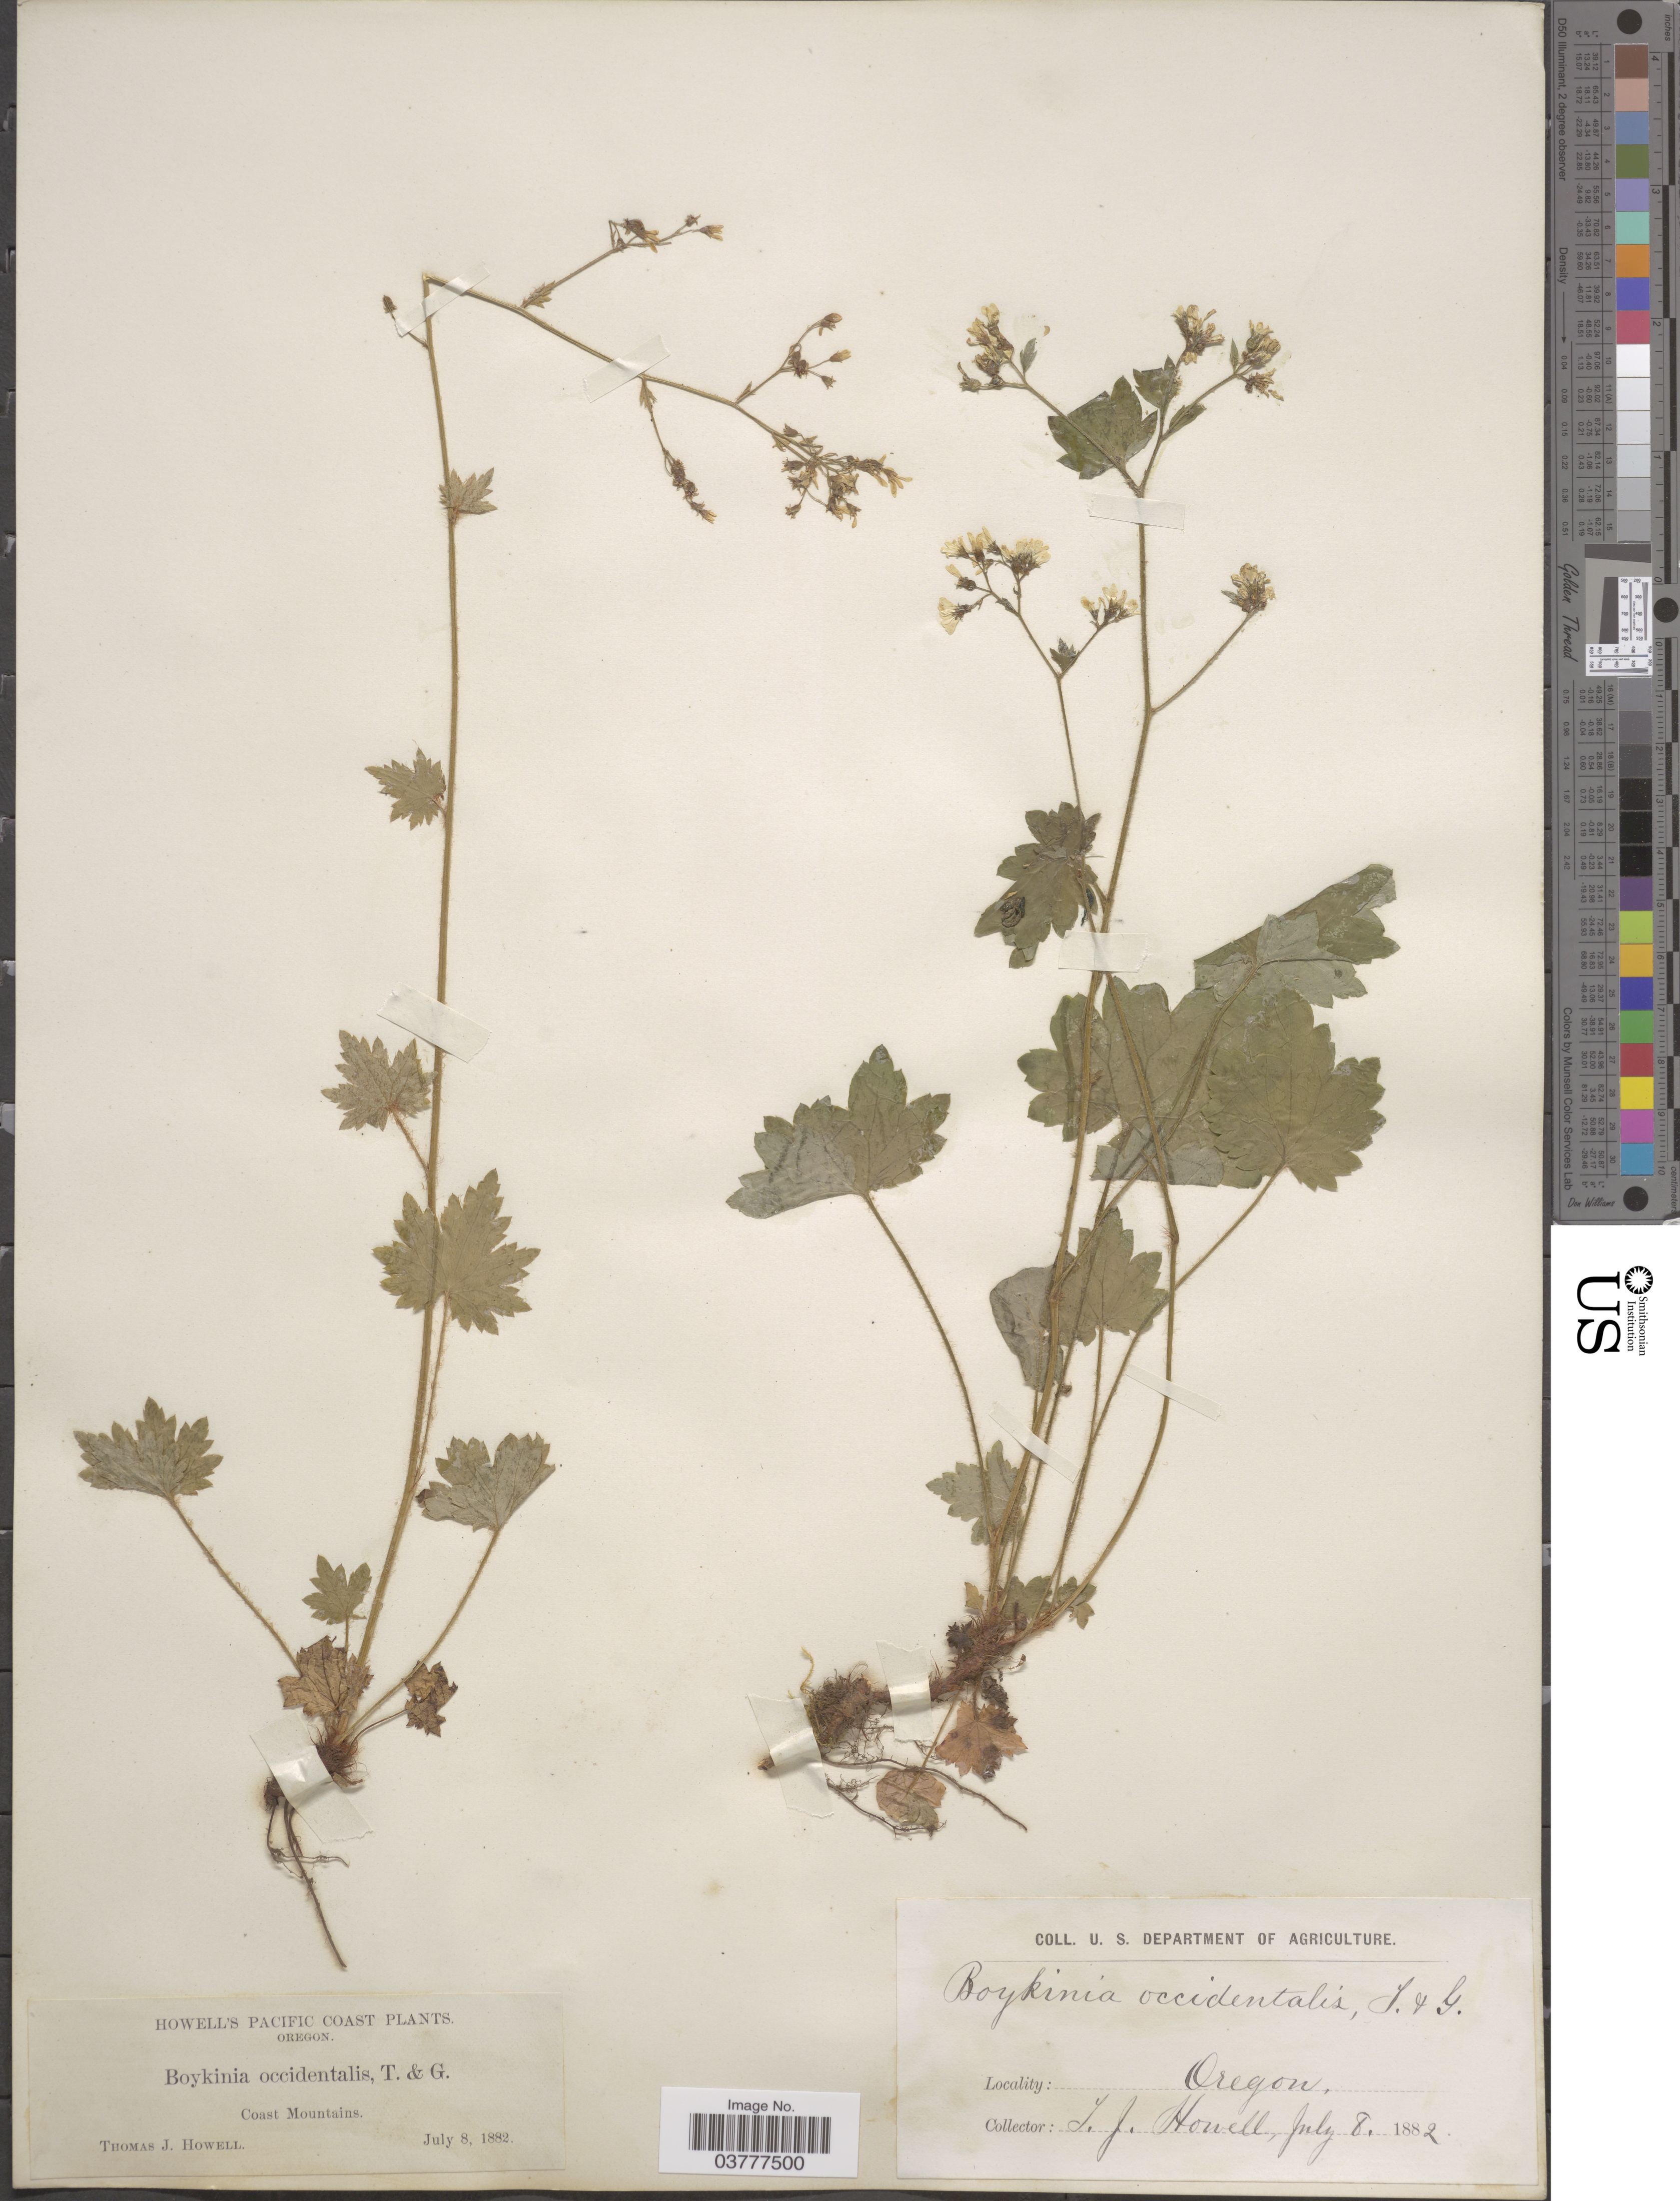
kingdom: Plantae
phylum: Tracheophyta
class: Magnoliopsida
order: Saxifragales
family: Saxifragaceae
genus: Boykinia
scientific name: Boykinia elata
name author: Greene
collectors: T. J. Howell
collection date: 1882-07-08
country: United States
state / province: Oregon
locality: Pacific Coast. Coast Mountains.